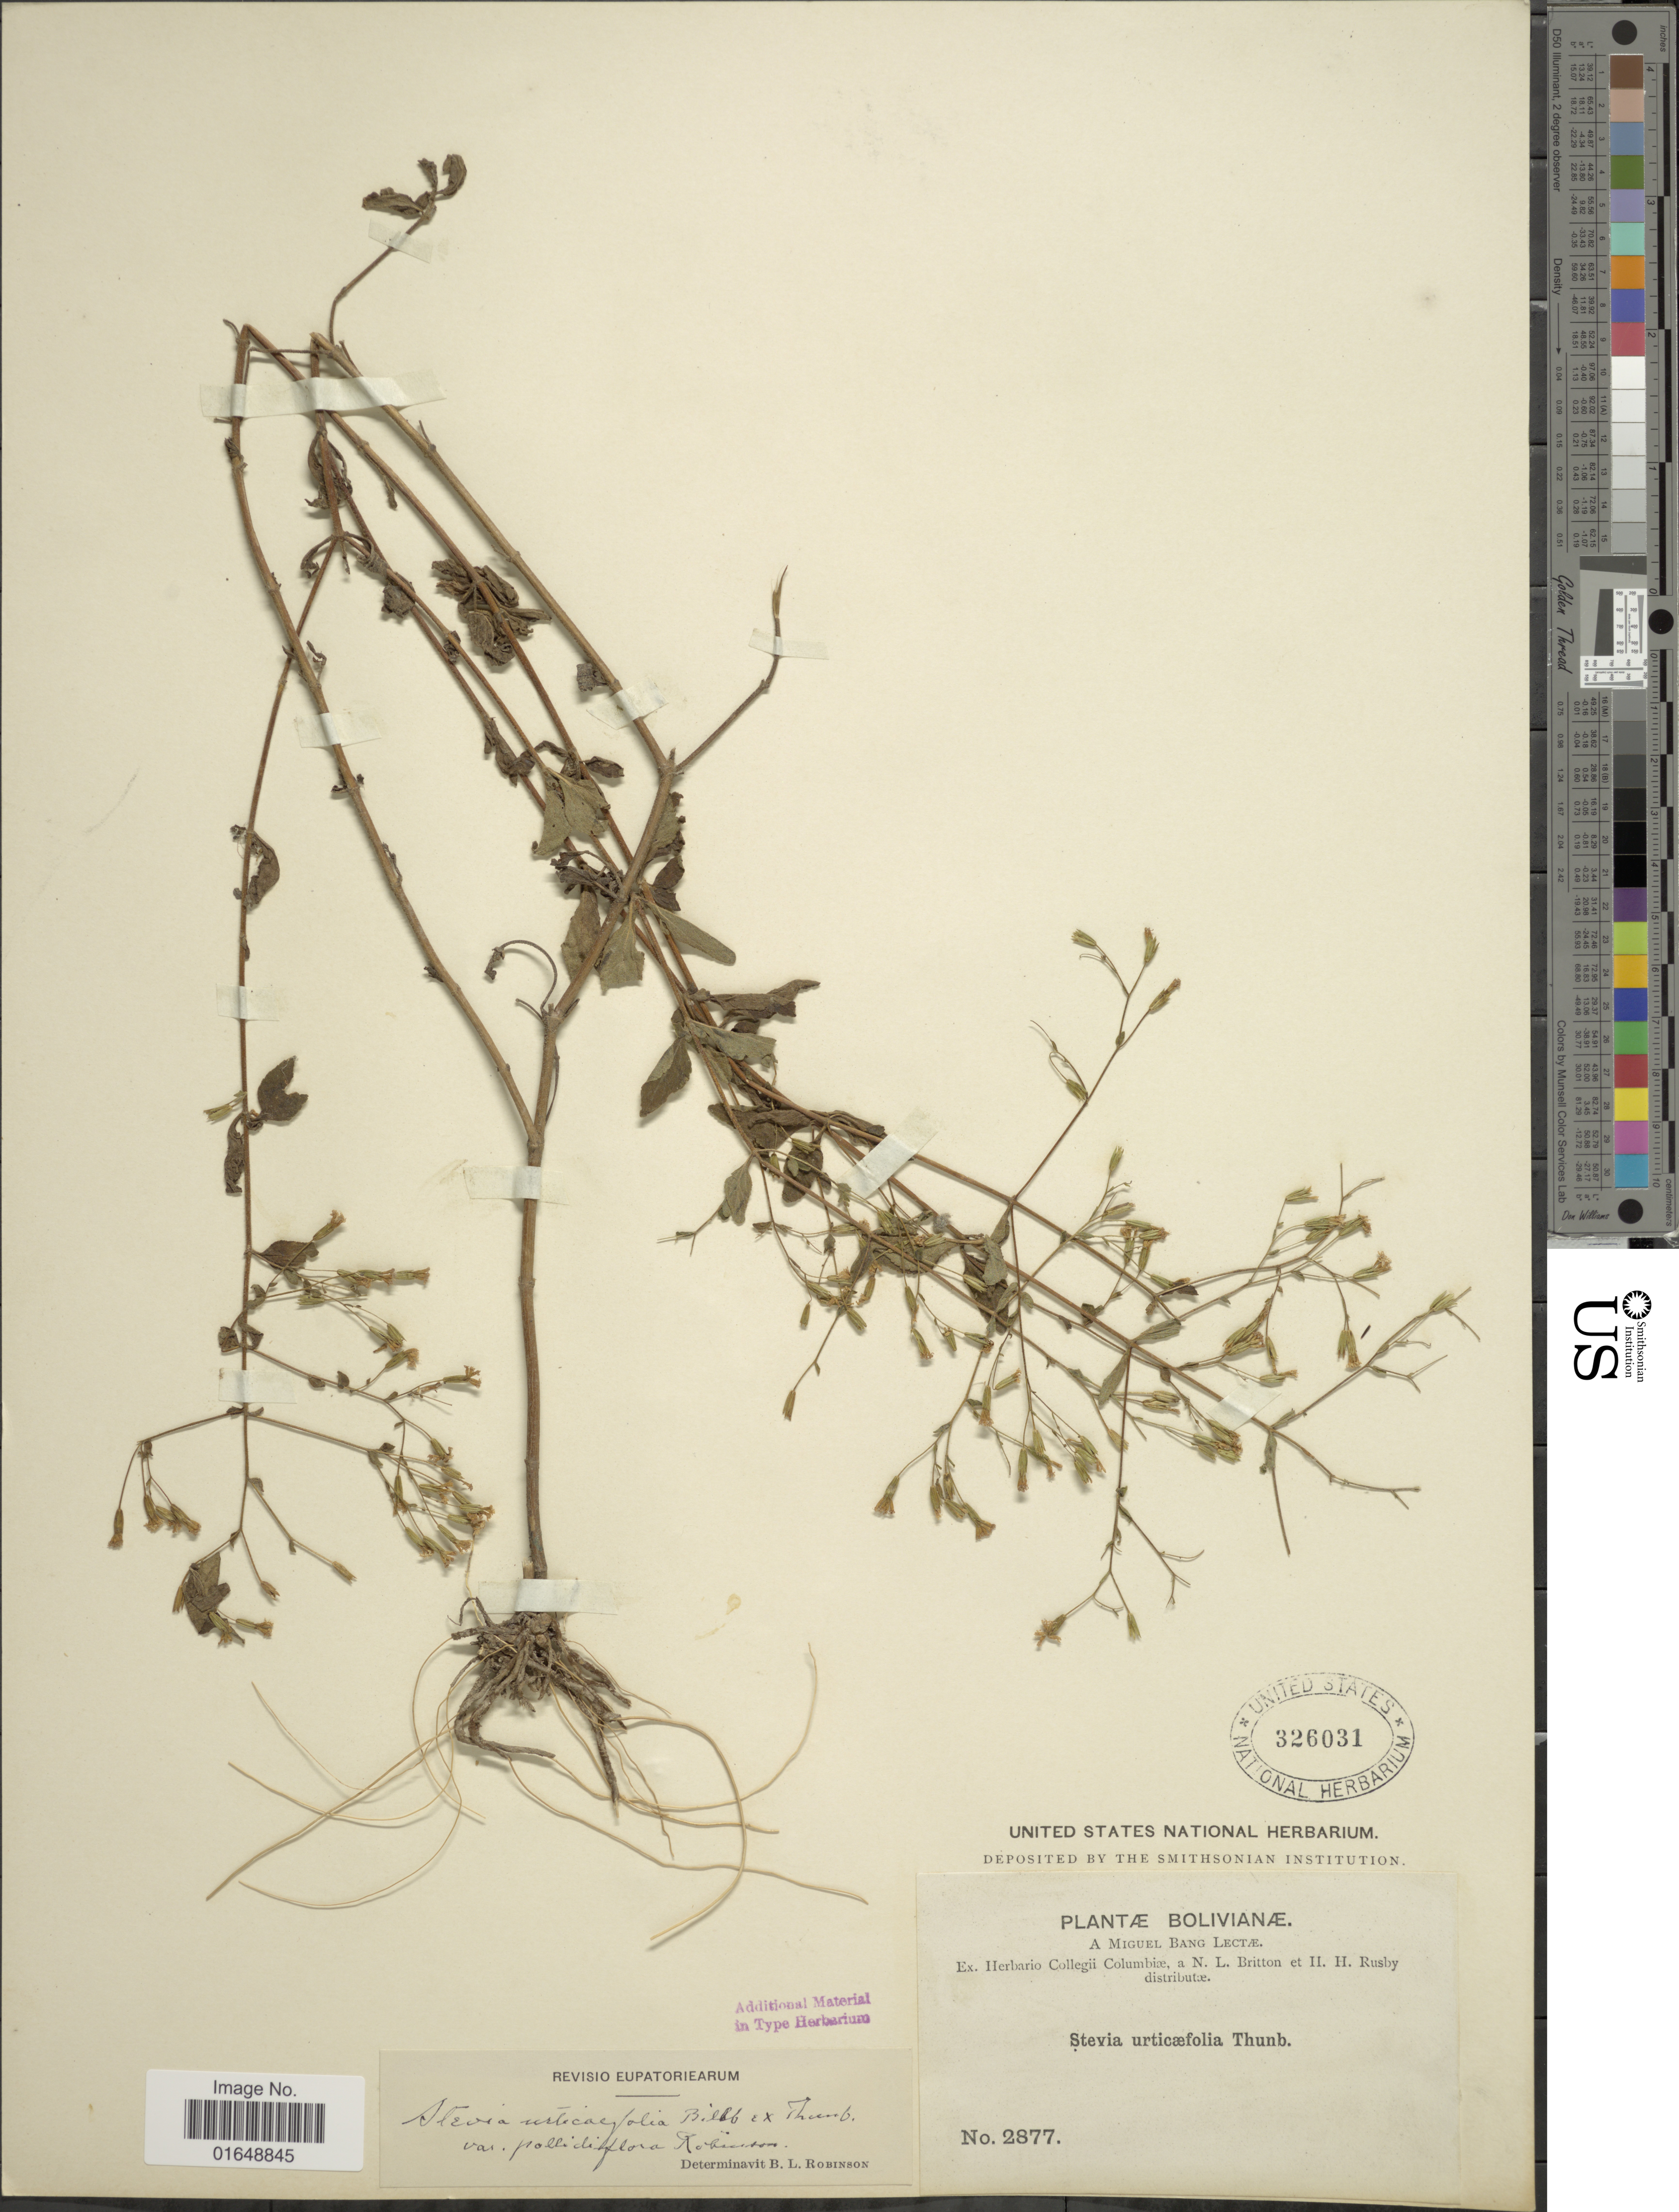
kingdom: Plantae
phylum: Tracheophyta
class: Magnoliopsida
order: Asterales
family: Asteraceae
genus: Stevia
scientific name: Stevia urticaefolia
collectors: M. Bang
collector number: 2877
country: Bolivia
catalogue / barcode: US 326031